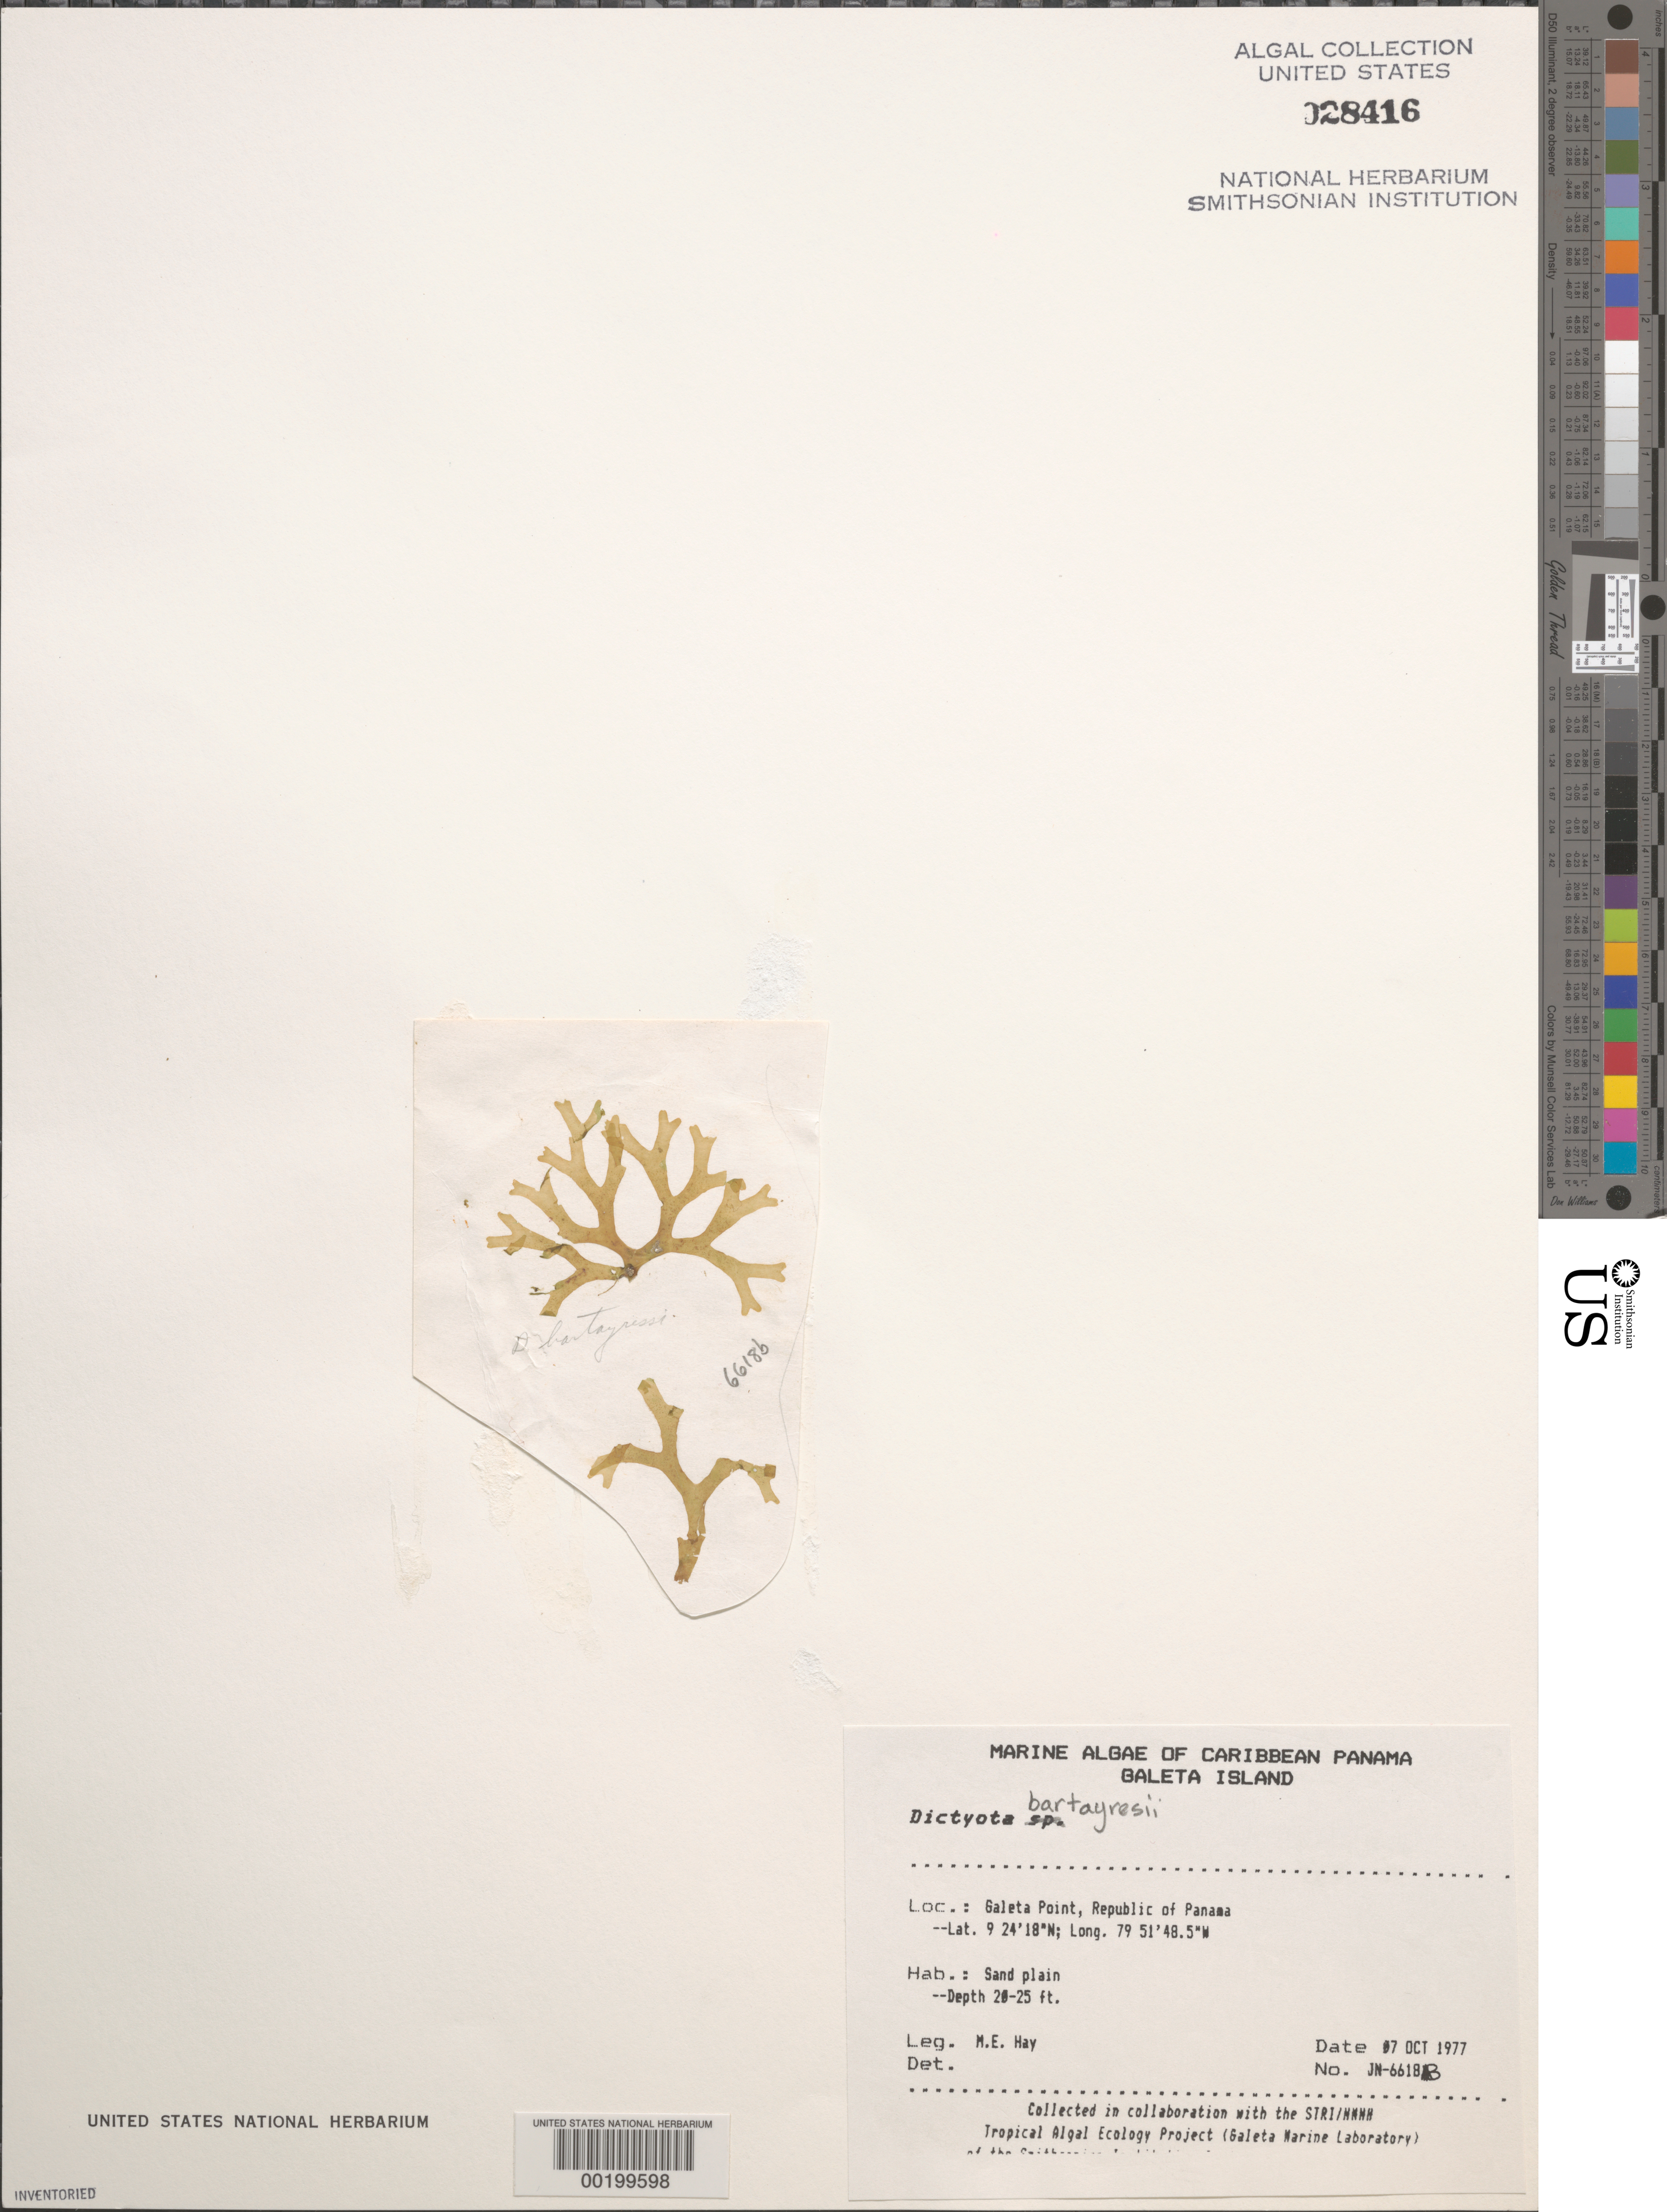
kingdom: Chromista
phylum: Ochrophyta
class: Phaeophyceae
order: Dictyotales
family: Dictyotaceae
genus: Dictyota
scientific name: Dictyota bartayresiana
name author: J.V.Lamouroux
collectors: M. E. Hay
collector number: JN-6618b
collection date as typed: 07 Oct 1977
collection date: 1977-10-07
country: Panama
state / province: Colón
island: Galeta Island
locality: Galeta Point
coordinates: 9 24' 18" N, 79 51' 48.5" W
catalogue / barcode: US 28416